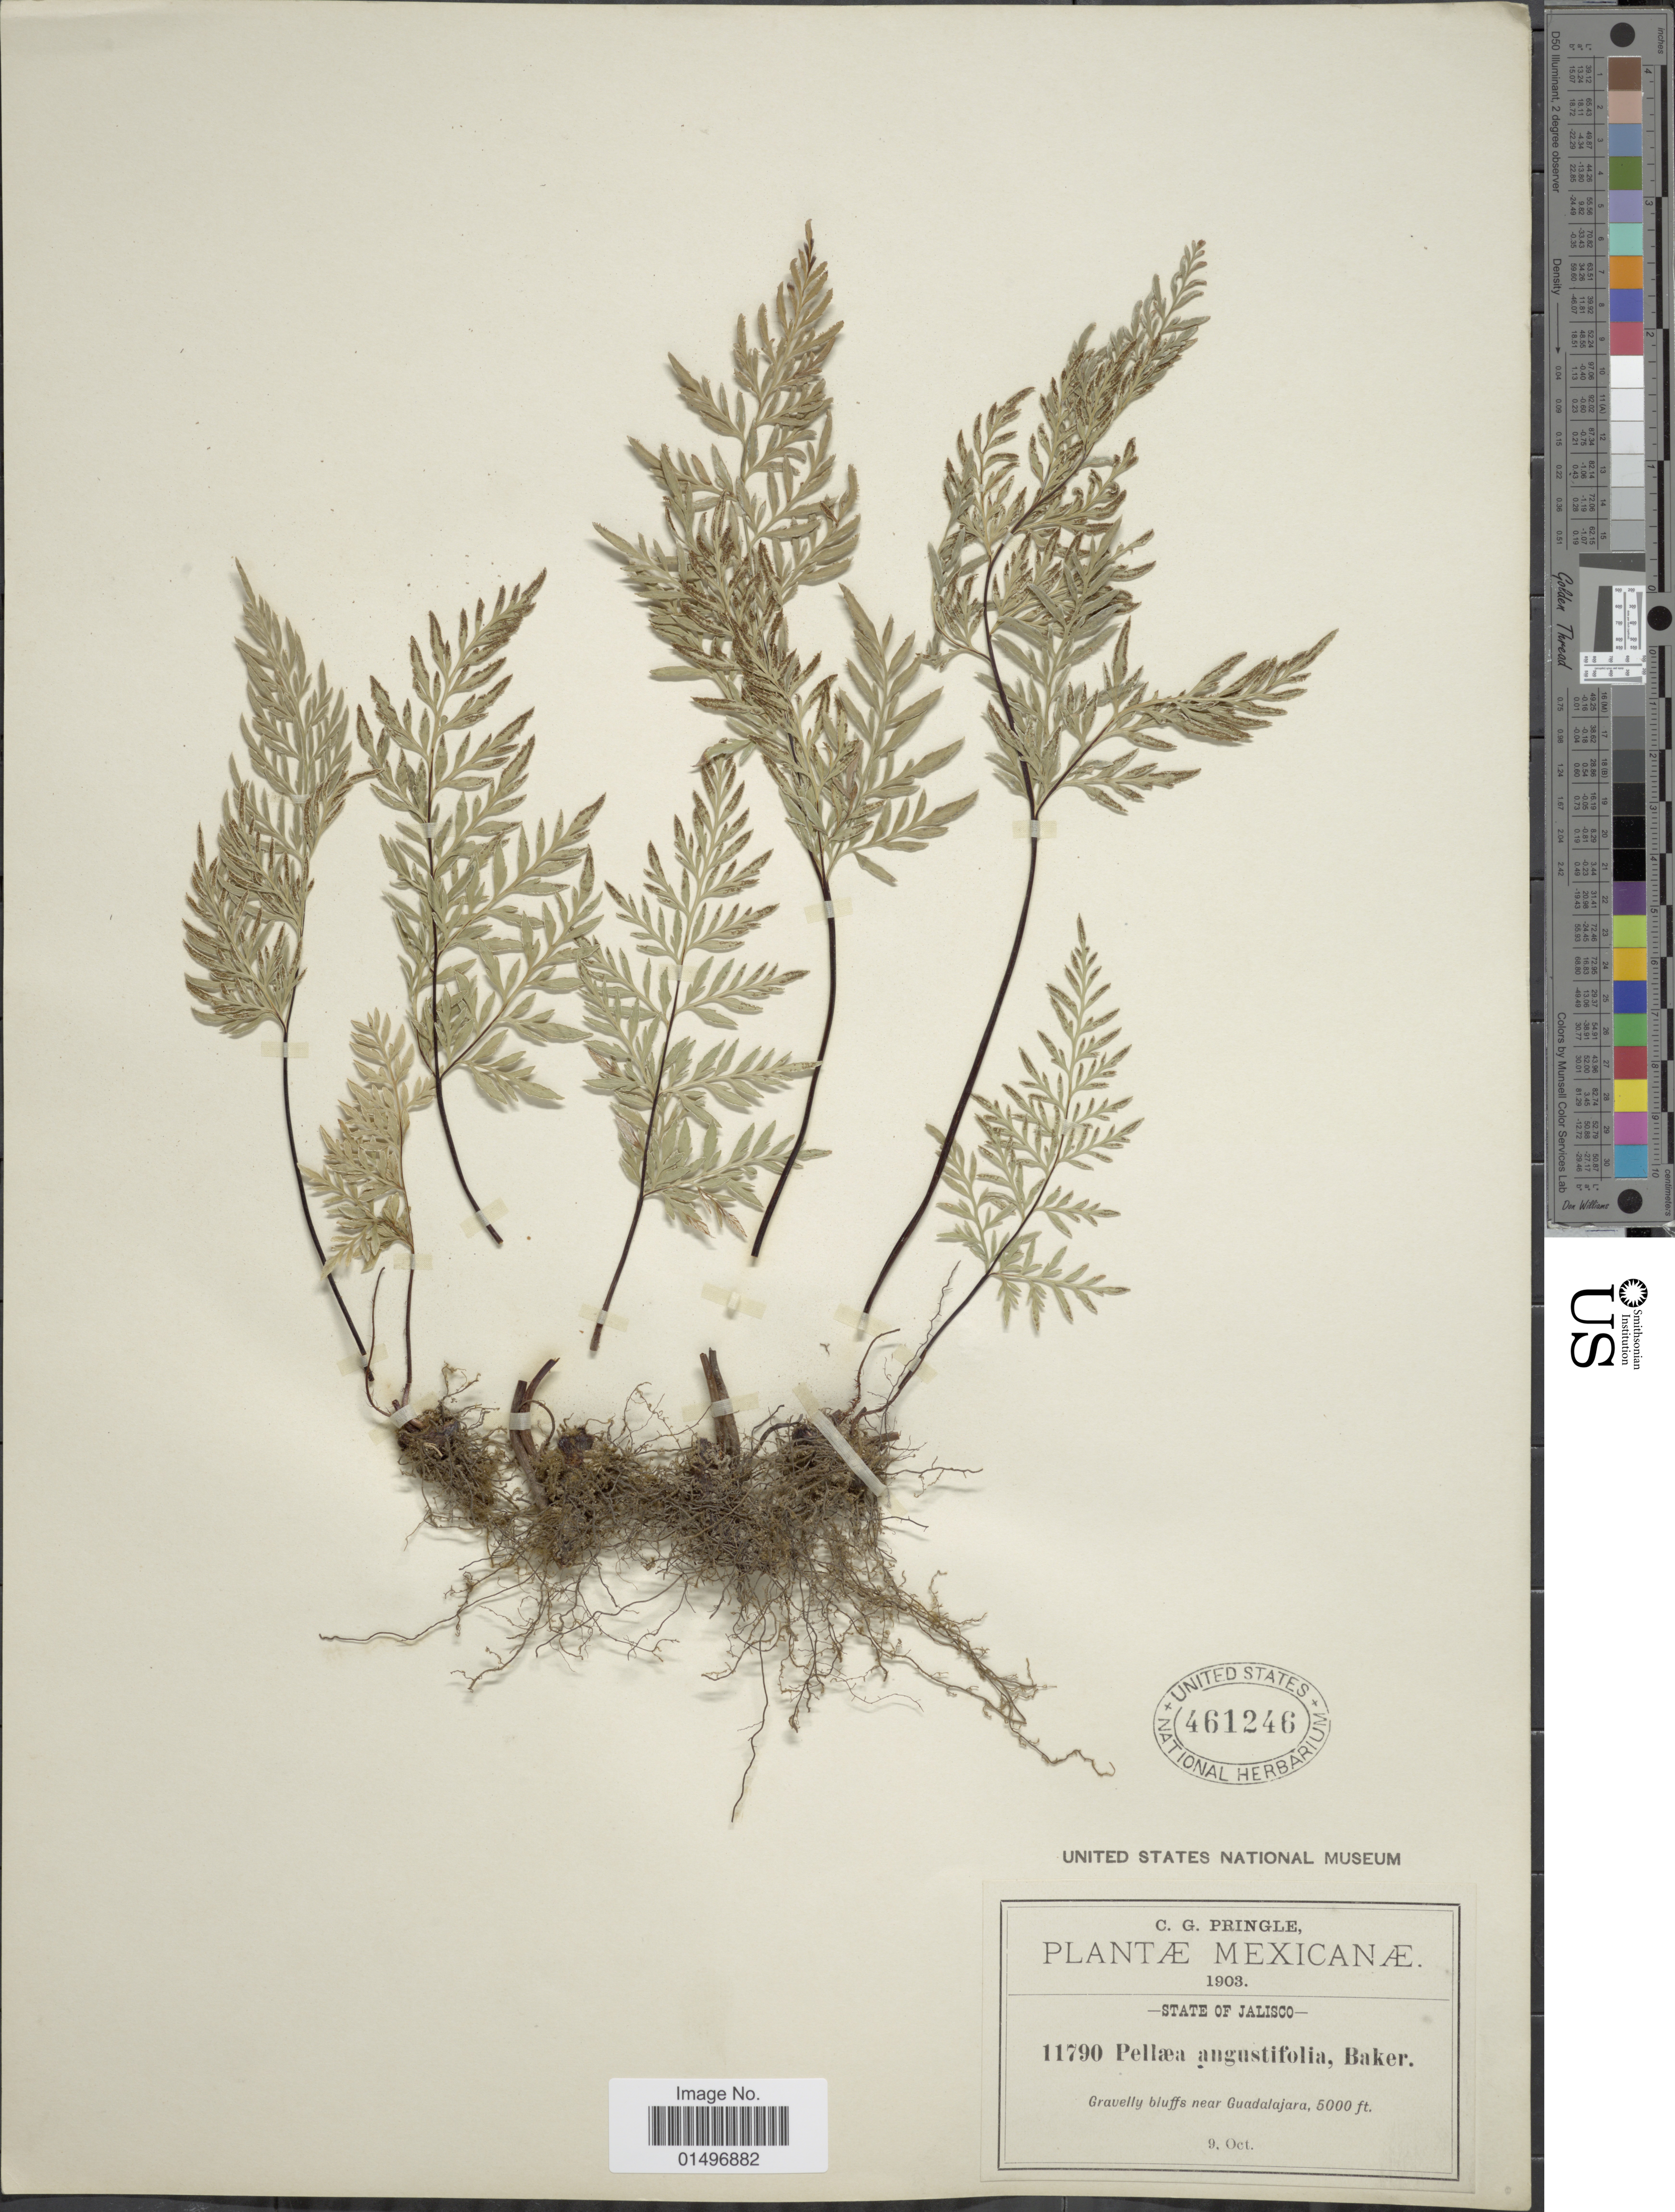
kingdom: Plantae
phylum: Tracheophyta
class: Polypodiopsida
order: Polypodiales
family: Pteridaceae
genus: Gaga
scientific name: Gaga angustifolia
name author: (Kunth) Fay W. Li & Windham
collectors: C. G. Pringle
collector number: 11790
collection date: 1903-10-09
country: Mexico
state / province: Jalisco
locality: Mexicanae, Gravelly bluffs near Guadalajara.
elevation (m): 1524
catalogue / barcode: US 461246